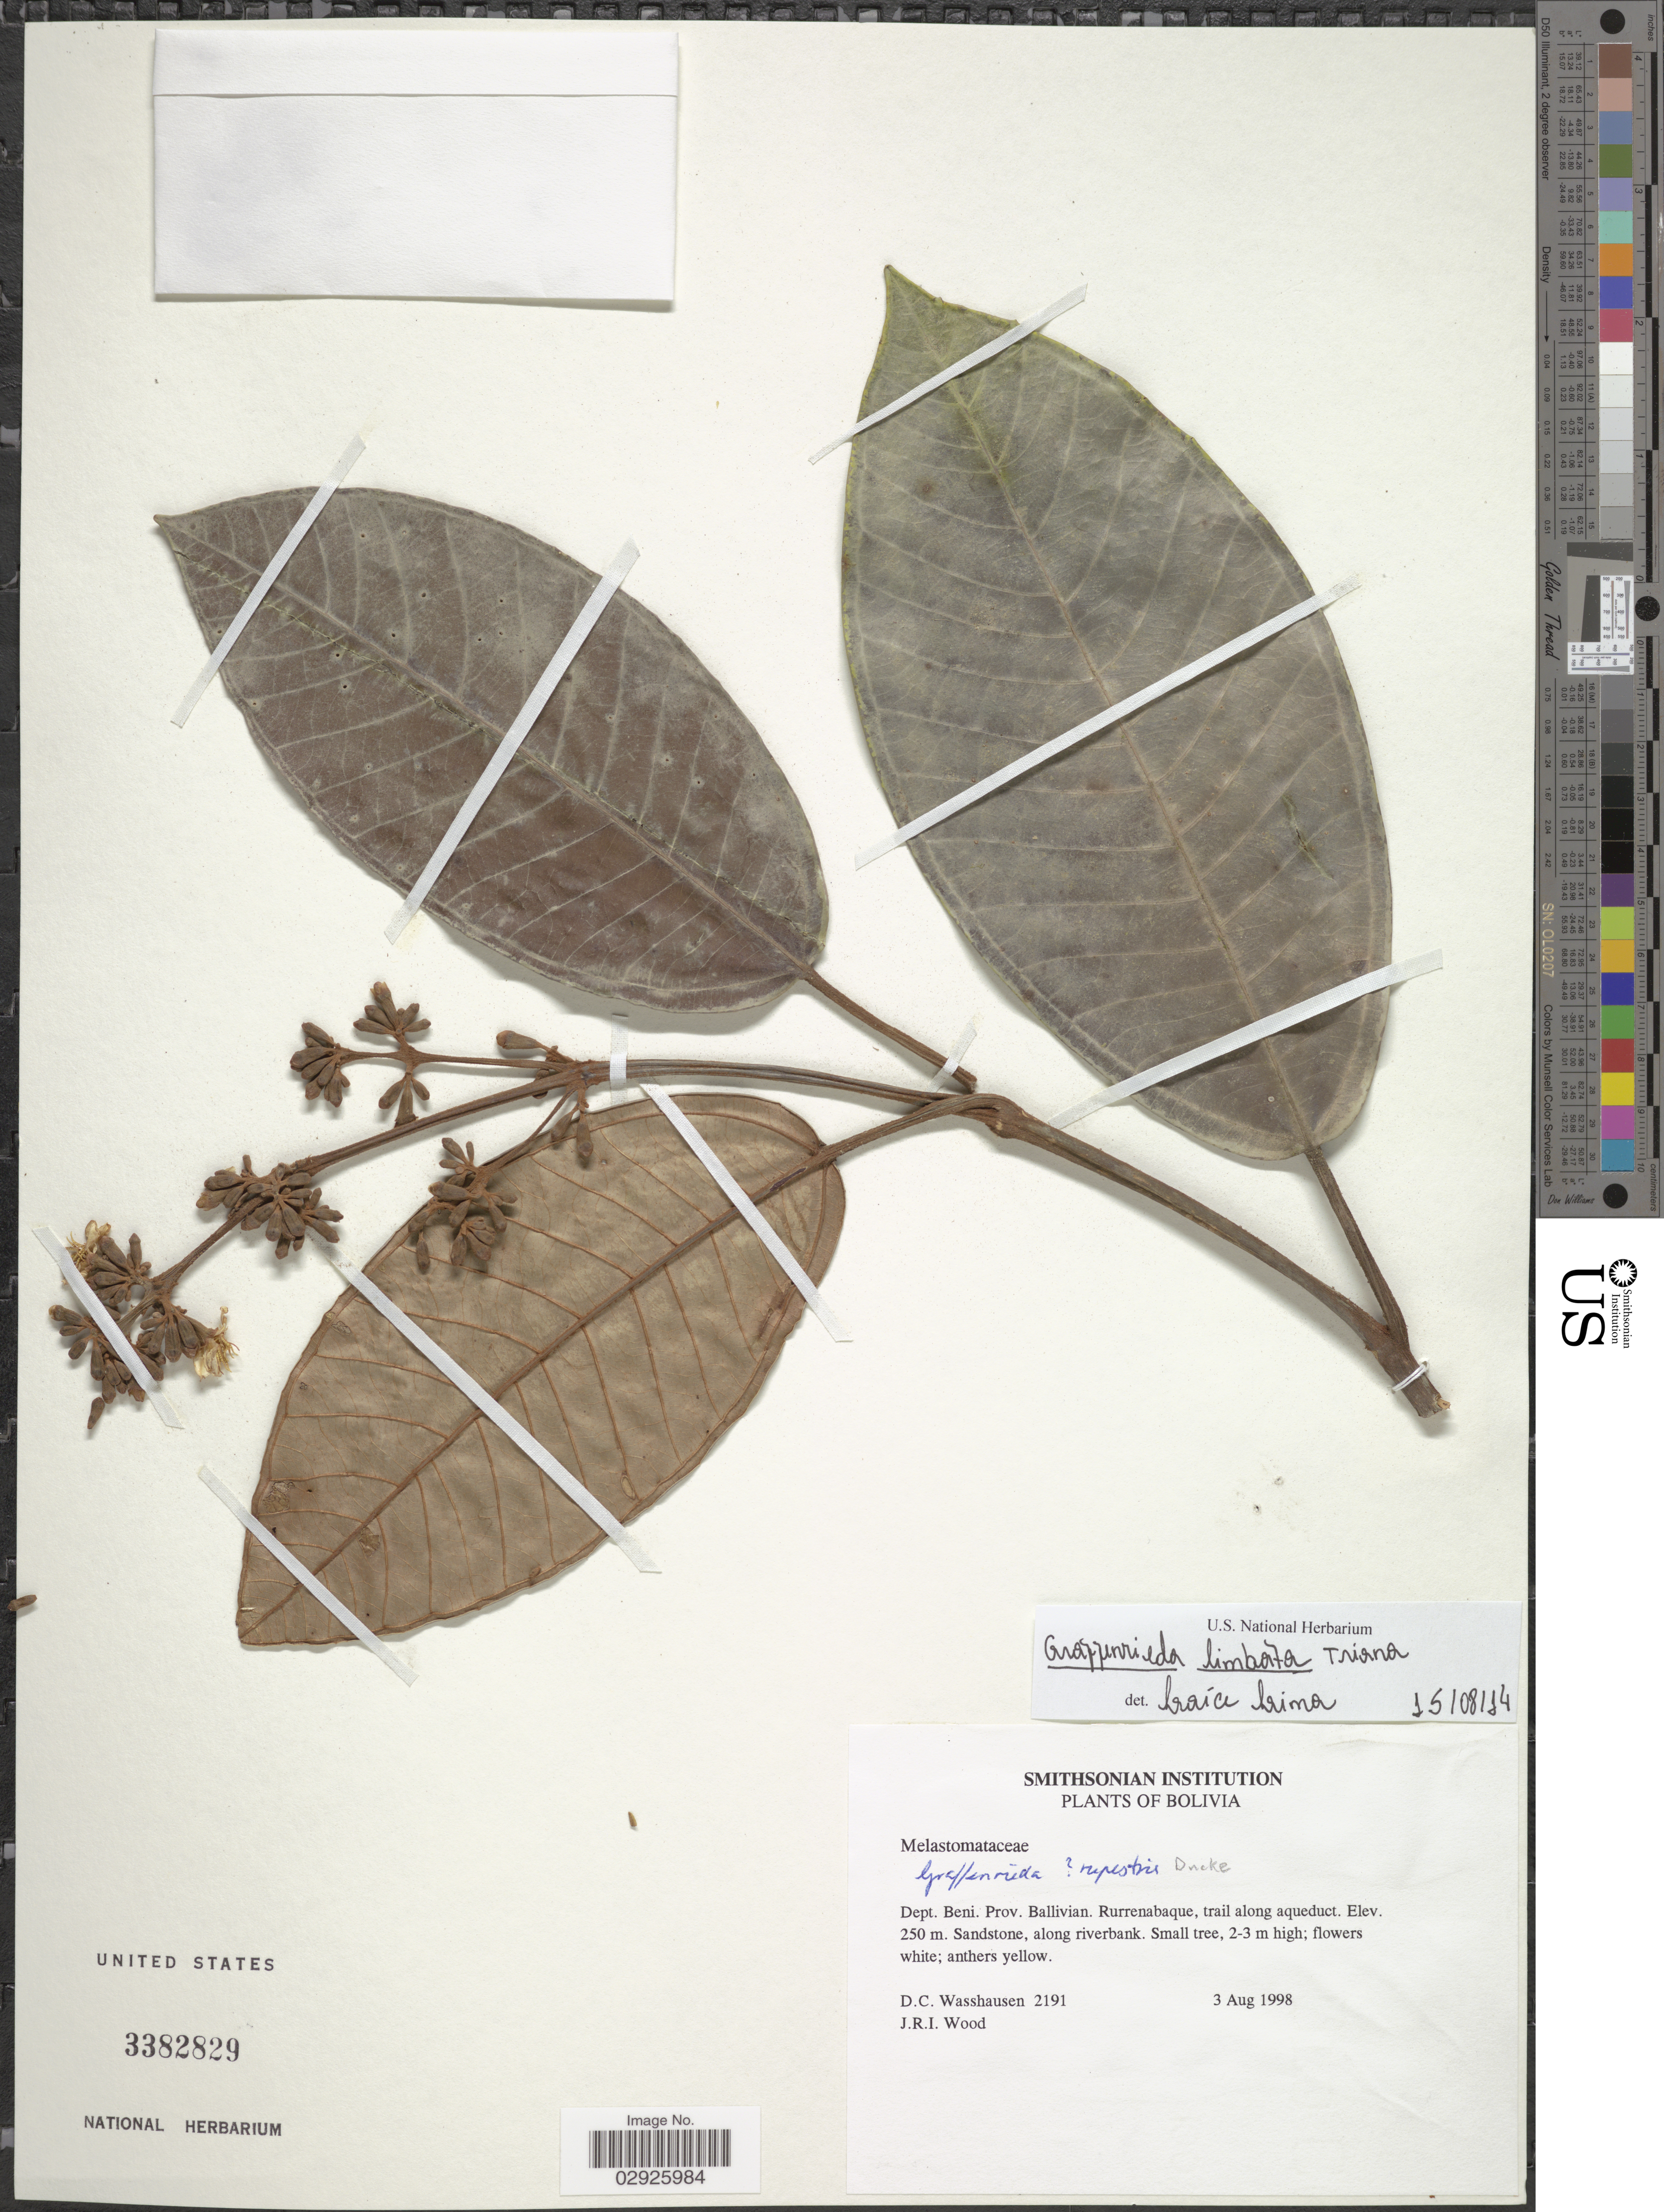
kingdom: Plantae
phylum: Tracheophyta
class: Magnoliopsida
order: Myrtales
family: Melastomataceae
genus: Graffenrieda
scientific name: Graffenrieda limbata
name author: Triana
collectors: D. C. Wasshausen & J. R. I. Wood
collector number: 2191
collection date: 1998-08-03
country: Bolivia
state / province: Beni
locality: Dept. Beni. Prov. Ballivian. Rurrenabaque, trail along aqueduct.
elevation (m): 250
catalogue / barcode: US 3382829